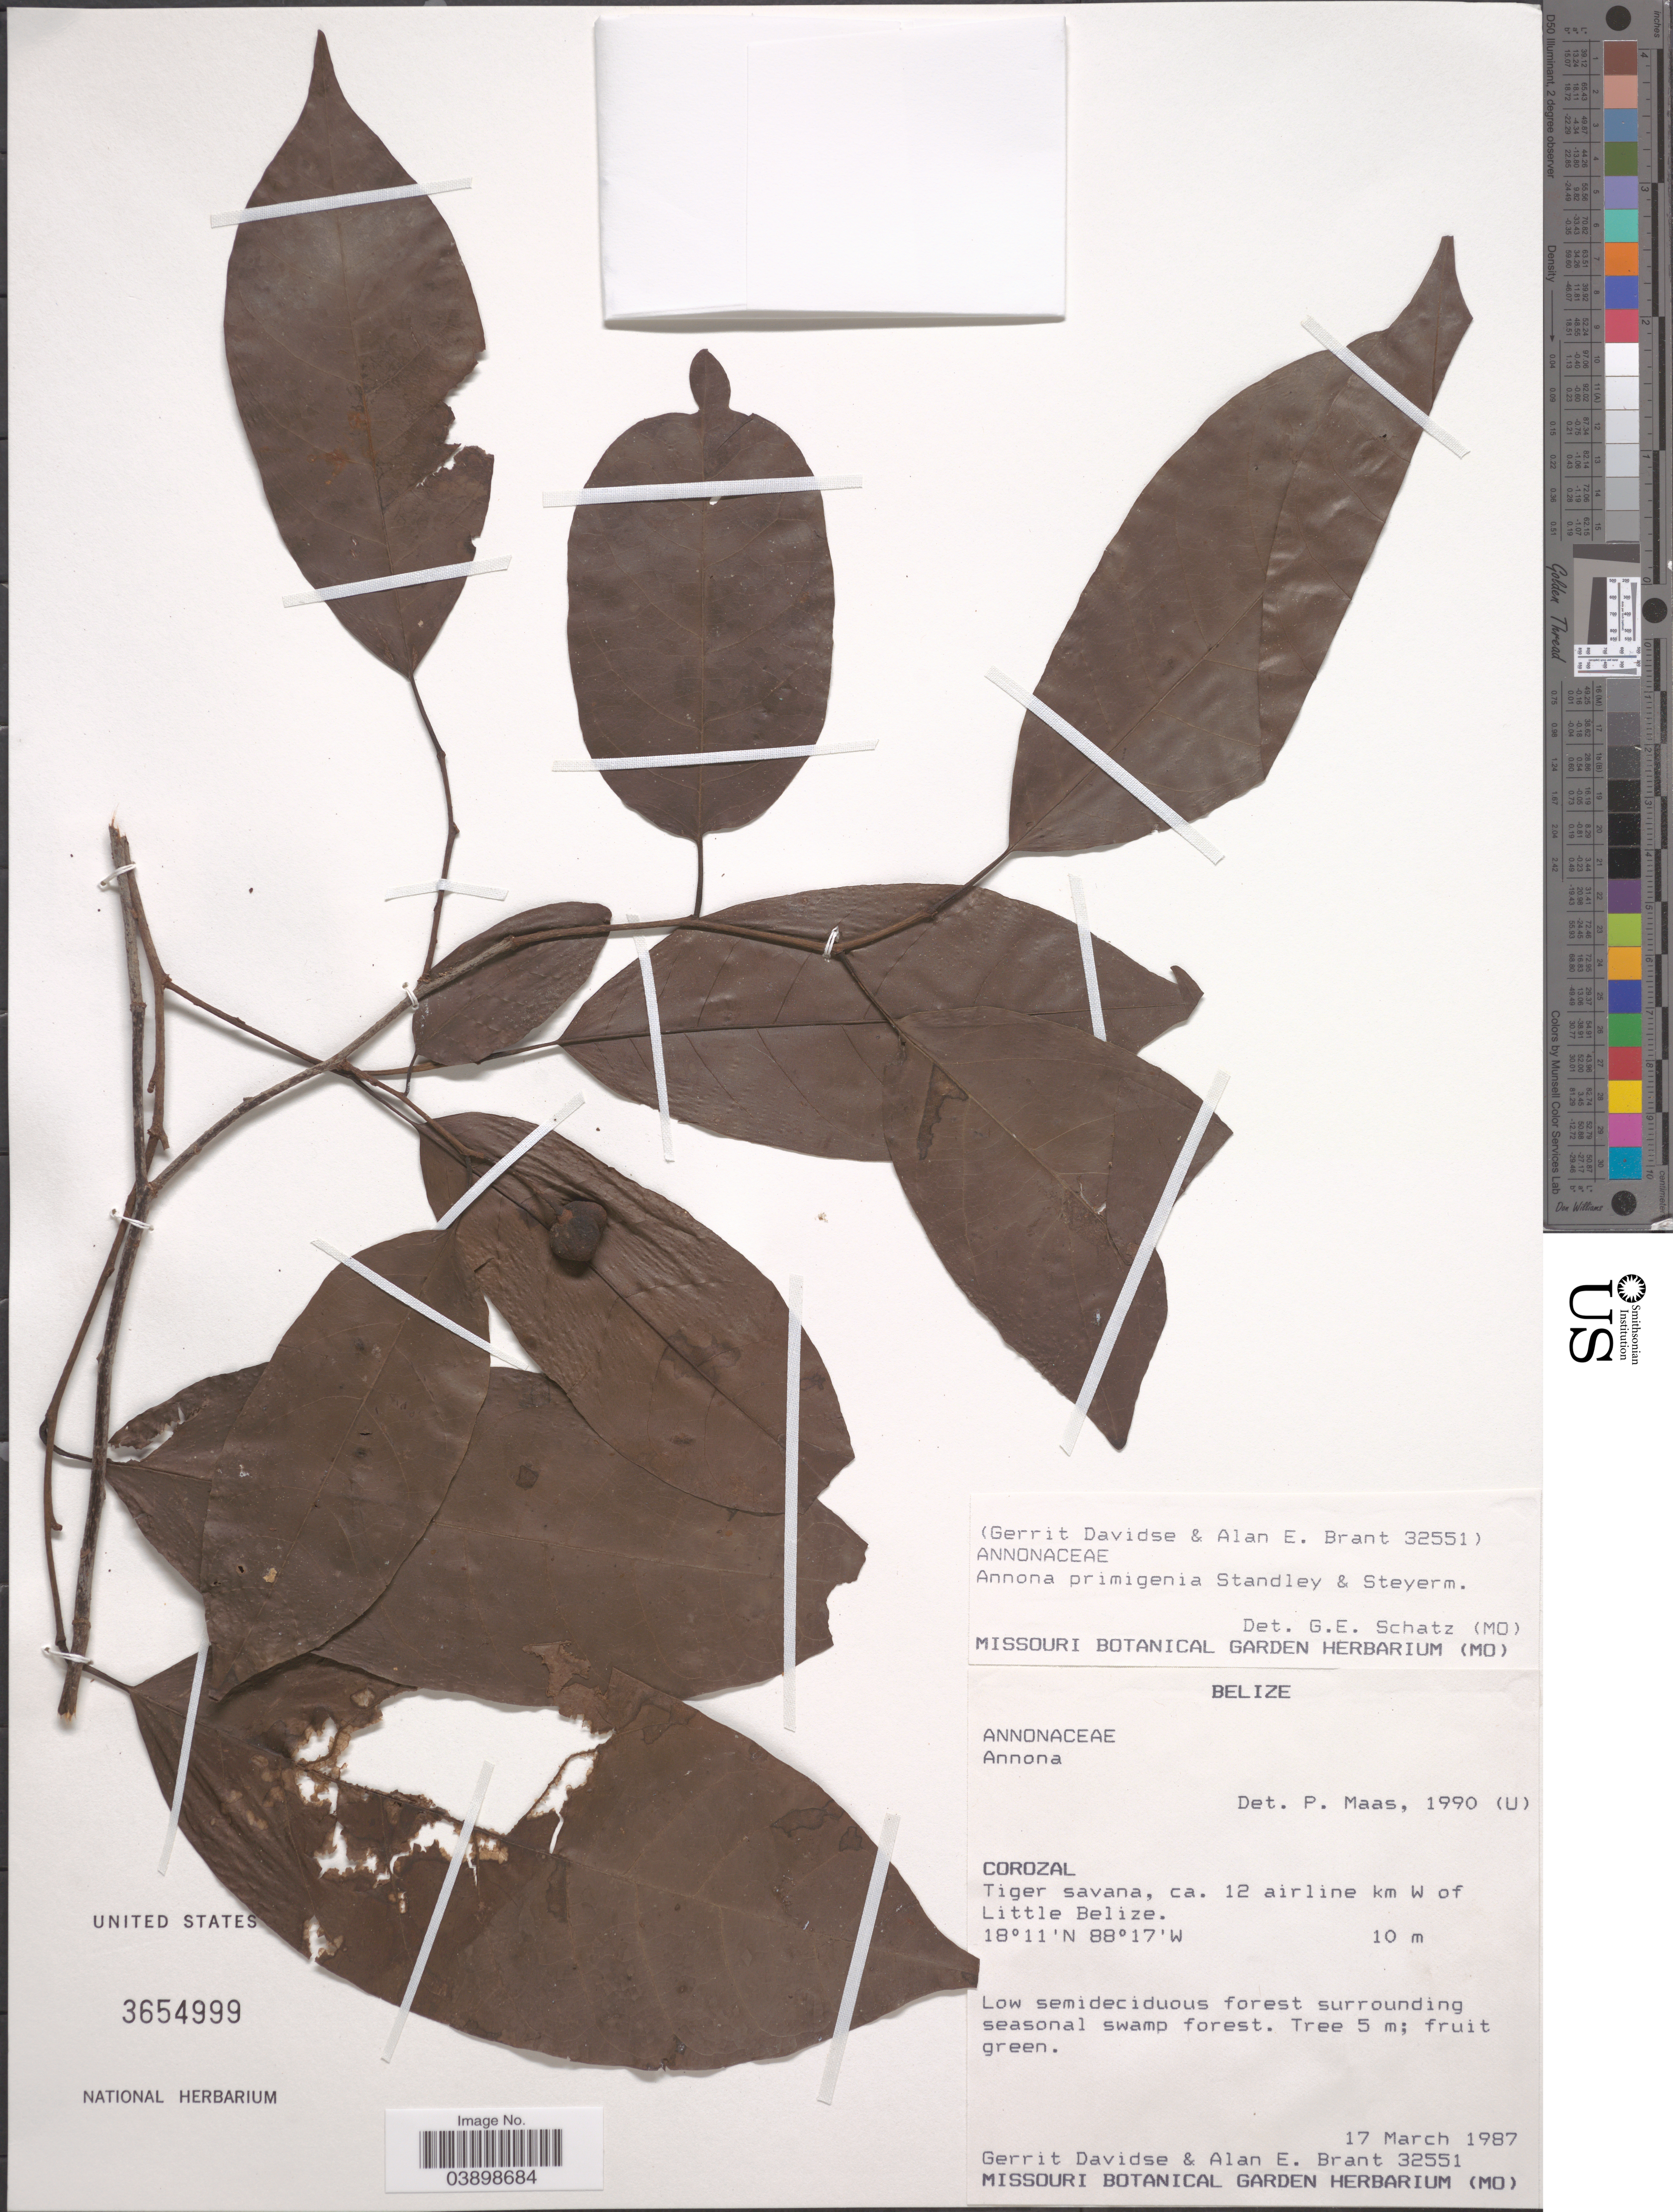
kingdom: Plantae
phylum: Tracheophyta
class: Magnoliopsida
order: Magnoliales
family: Annonaceae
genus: Annona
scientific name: Annona primigenia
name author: Standl. & Steyerm.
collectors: G. Davidse & A. Brant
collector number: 32551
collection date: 1987-03-17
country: Belize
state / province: Corozal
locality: Tiger savana, ca. 12 airline km W of Little Belize.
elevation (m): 10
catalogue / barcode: US 3654999